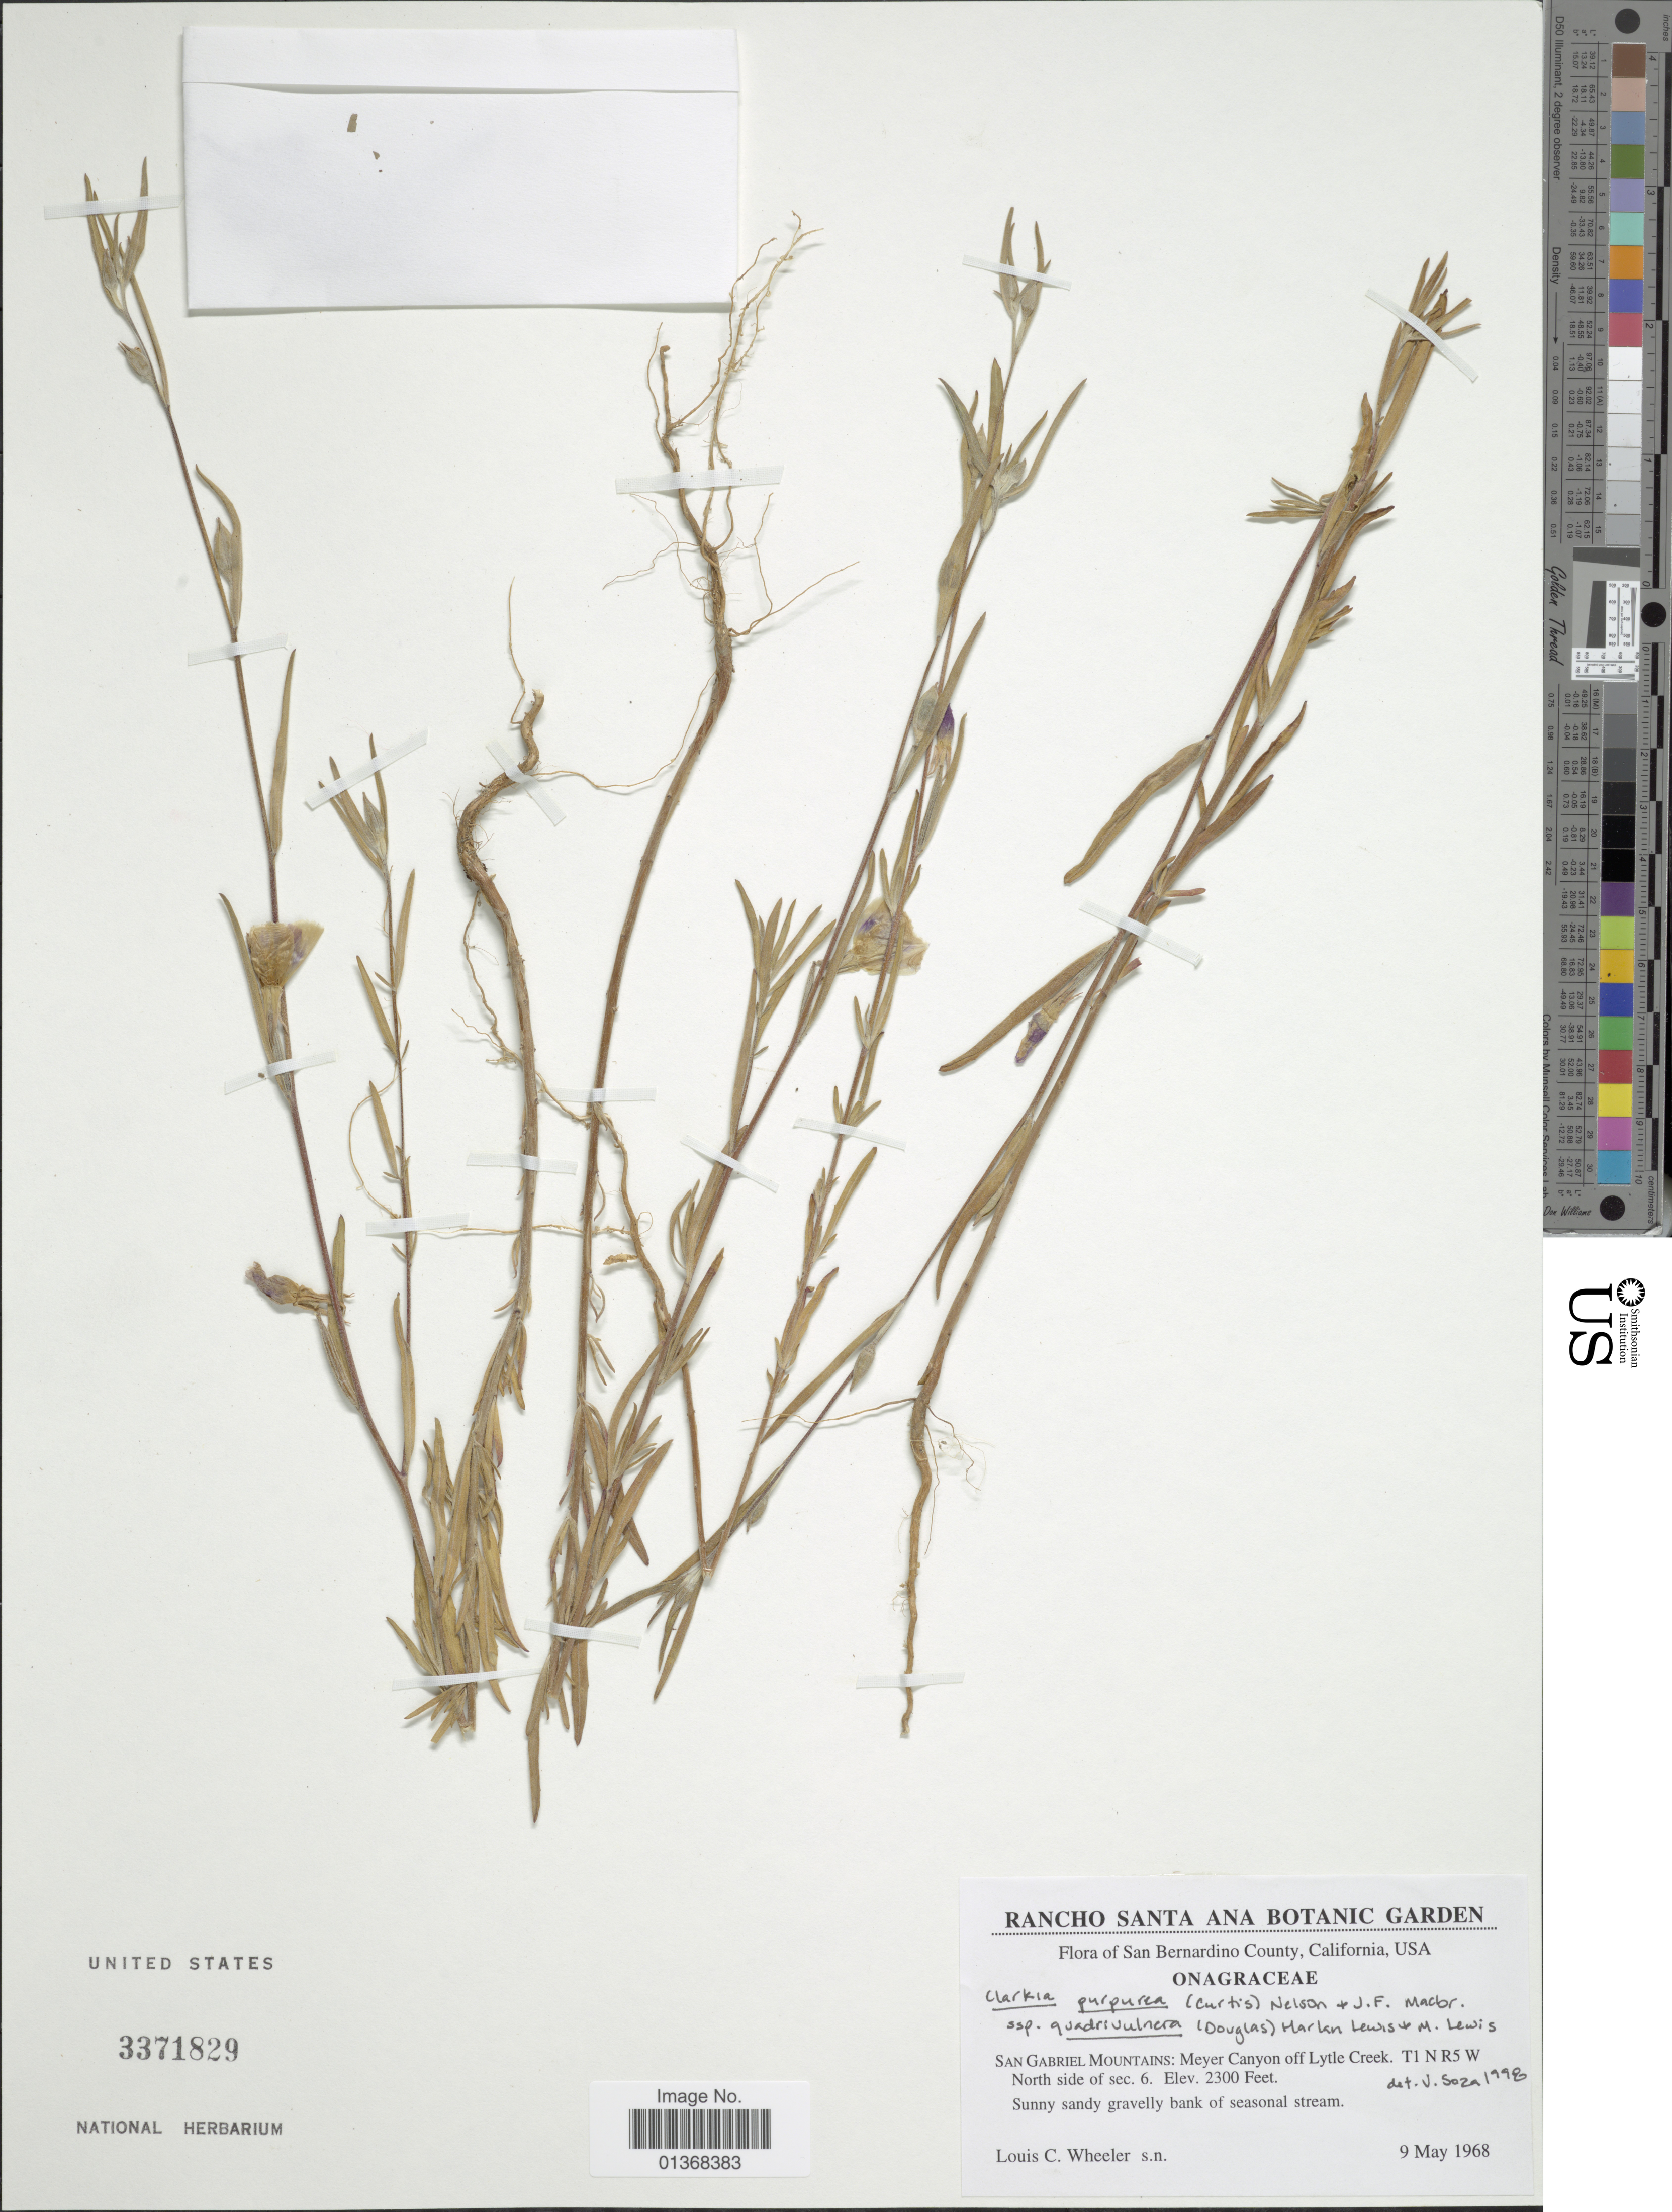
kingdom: Plantae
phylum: Tracheophyta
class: Magnoliopsida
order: Myrtales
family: Onagraceae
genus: Clarkia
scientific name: Clarkia purpurea subsp. quadrivulnera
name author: (Douglas) H.F. Lewis & M.R. Lewis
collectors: L. C. Wheeler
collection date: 1968-05-09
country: United States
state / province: California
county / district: San Bernardino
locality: San Bernardino County, San Gabriel Mountains: Meyer Canyon off Lytle Creek, T1 N R5 W, North side of sec. 6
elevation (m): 701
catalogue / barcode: US 3371829